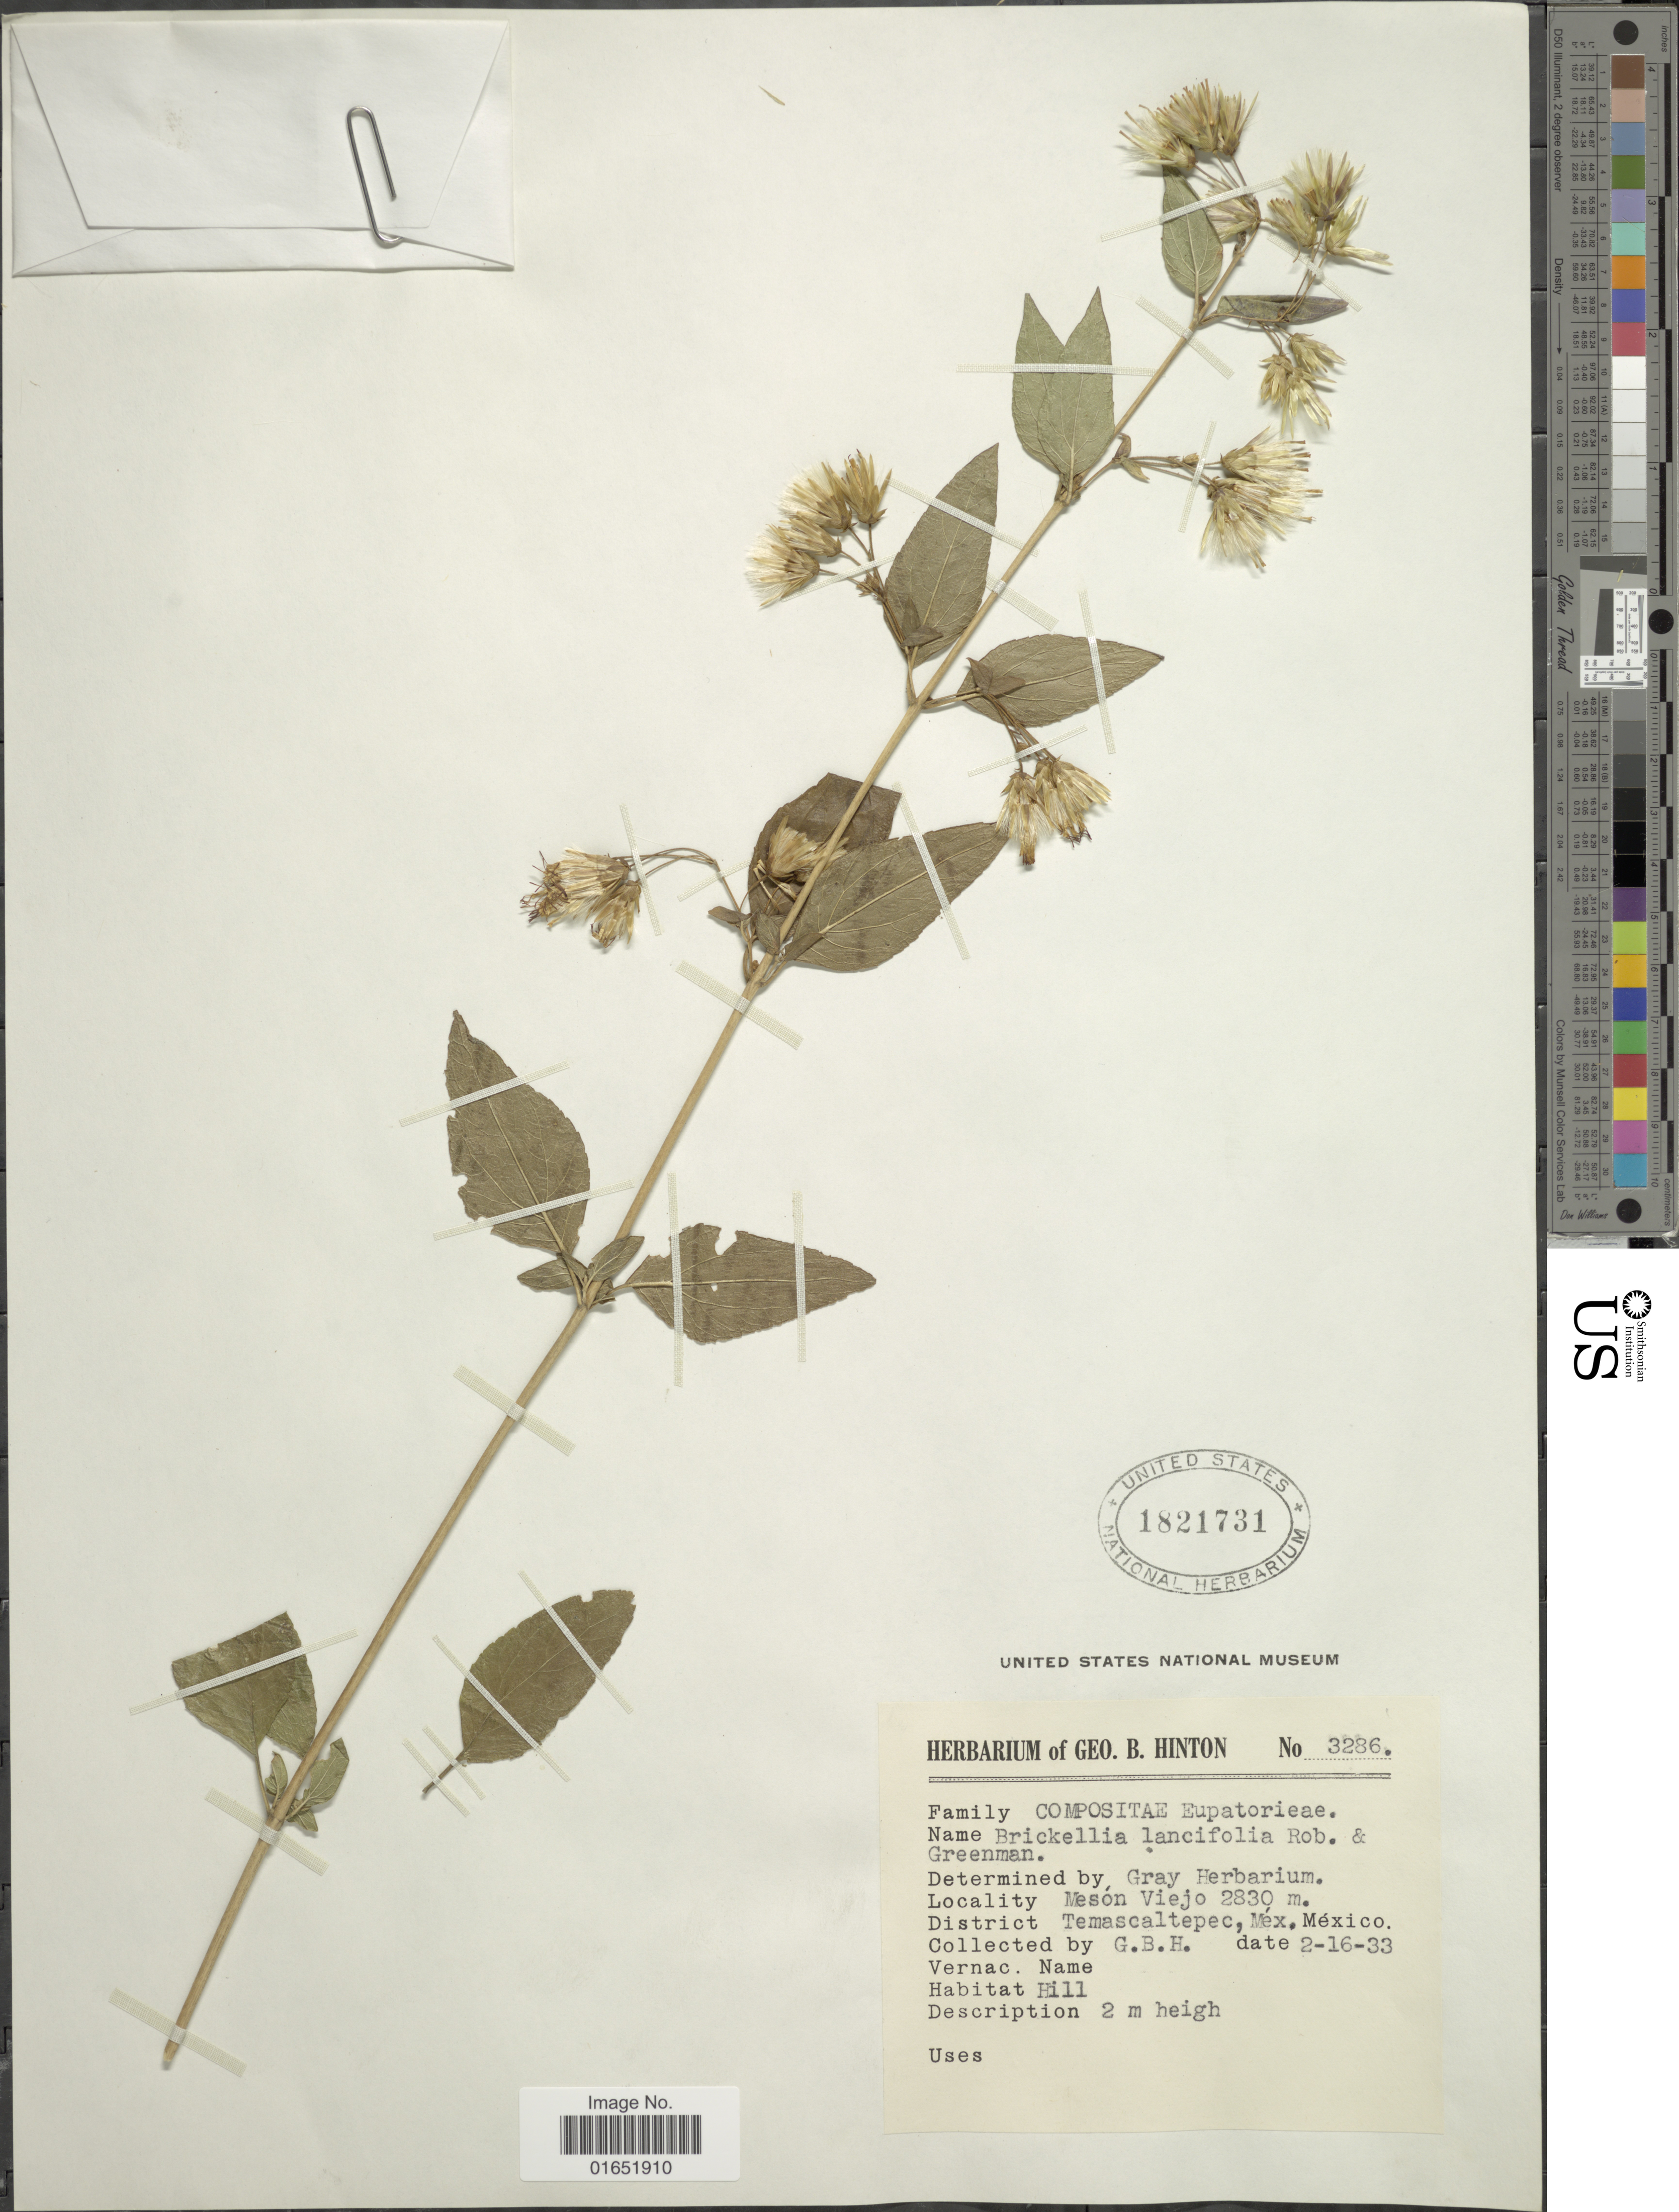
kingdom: Plantae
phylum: Tracheophyta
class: Magnoliopsida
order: Asterales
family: Asteraceae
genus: Brickellia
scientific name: Brickellia lancifolia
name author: B.L. Rob. & Greenm.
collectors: G. B. Hinton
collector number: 3286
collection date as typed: Transcribed d/m/y: 16/2/33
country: Mexico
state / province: México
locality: Mesón Viejo, District Temascaltepec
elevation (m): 2830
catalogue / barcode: US 1821731